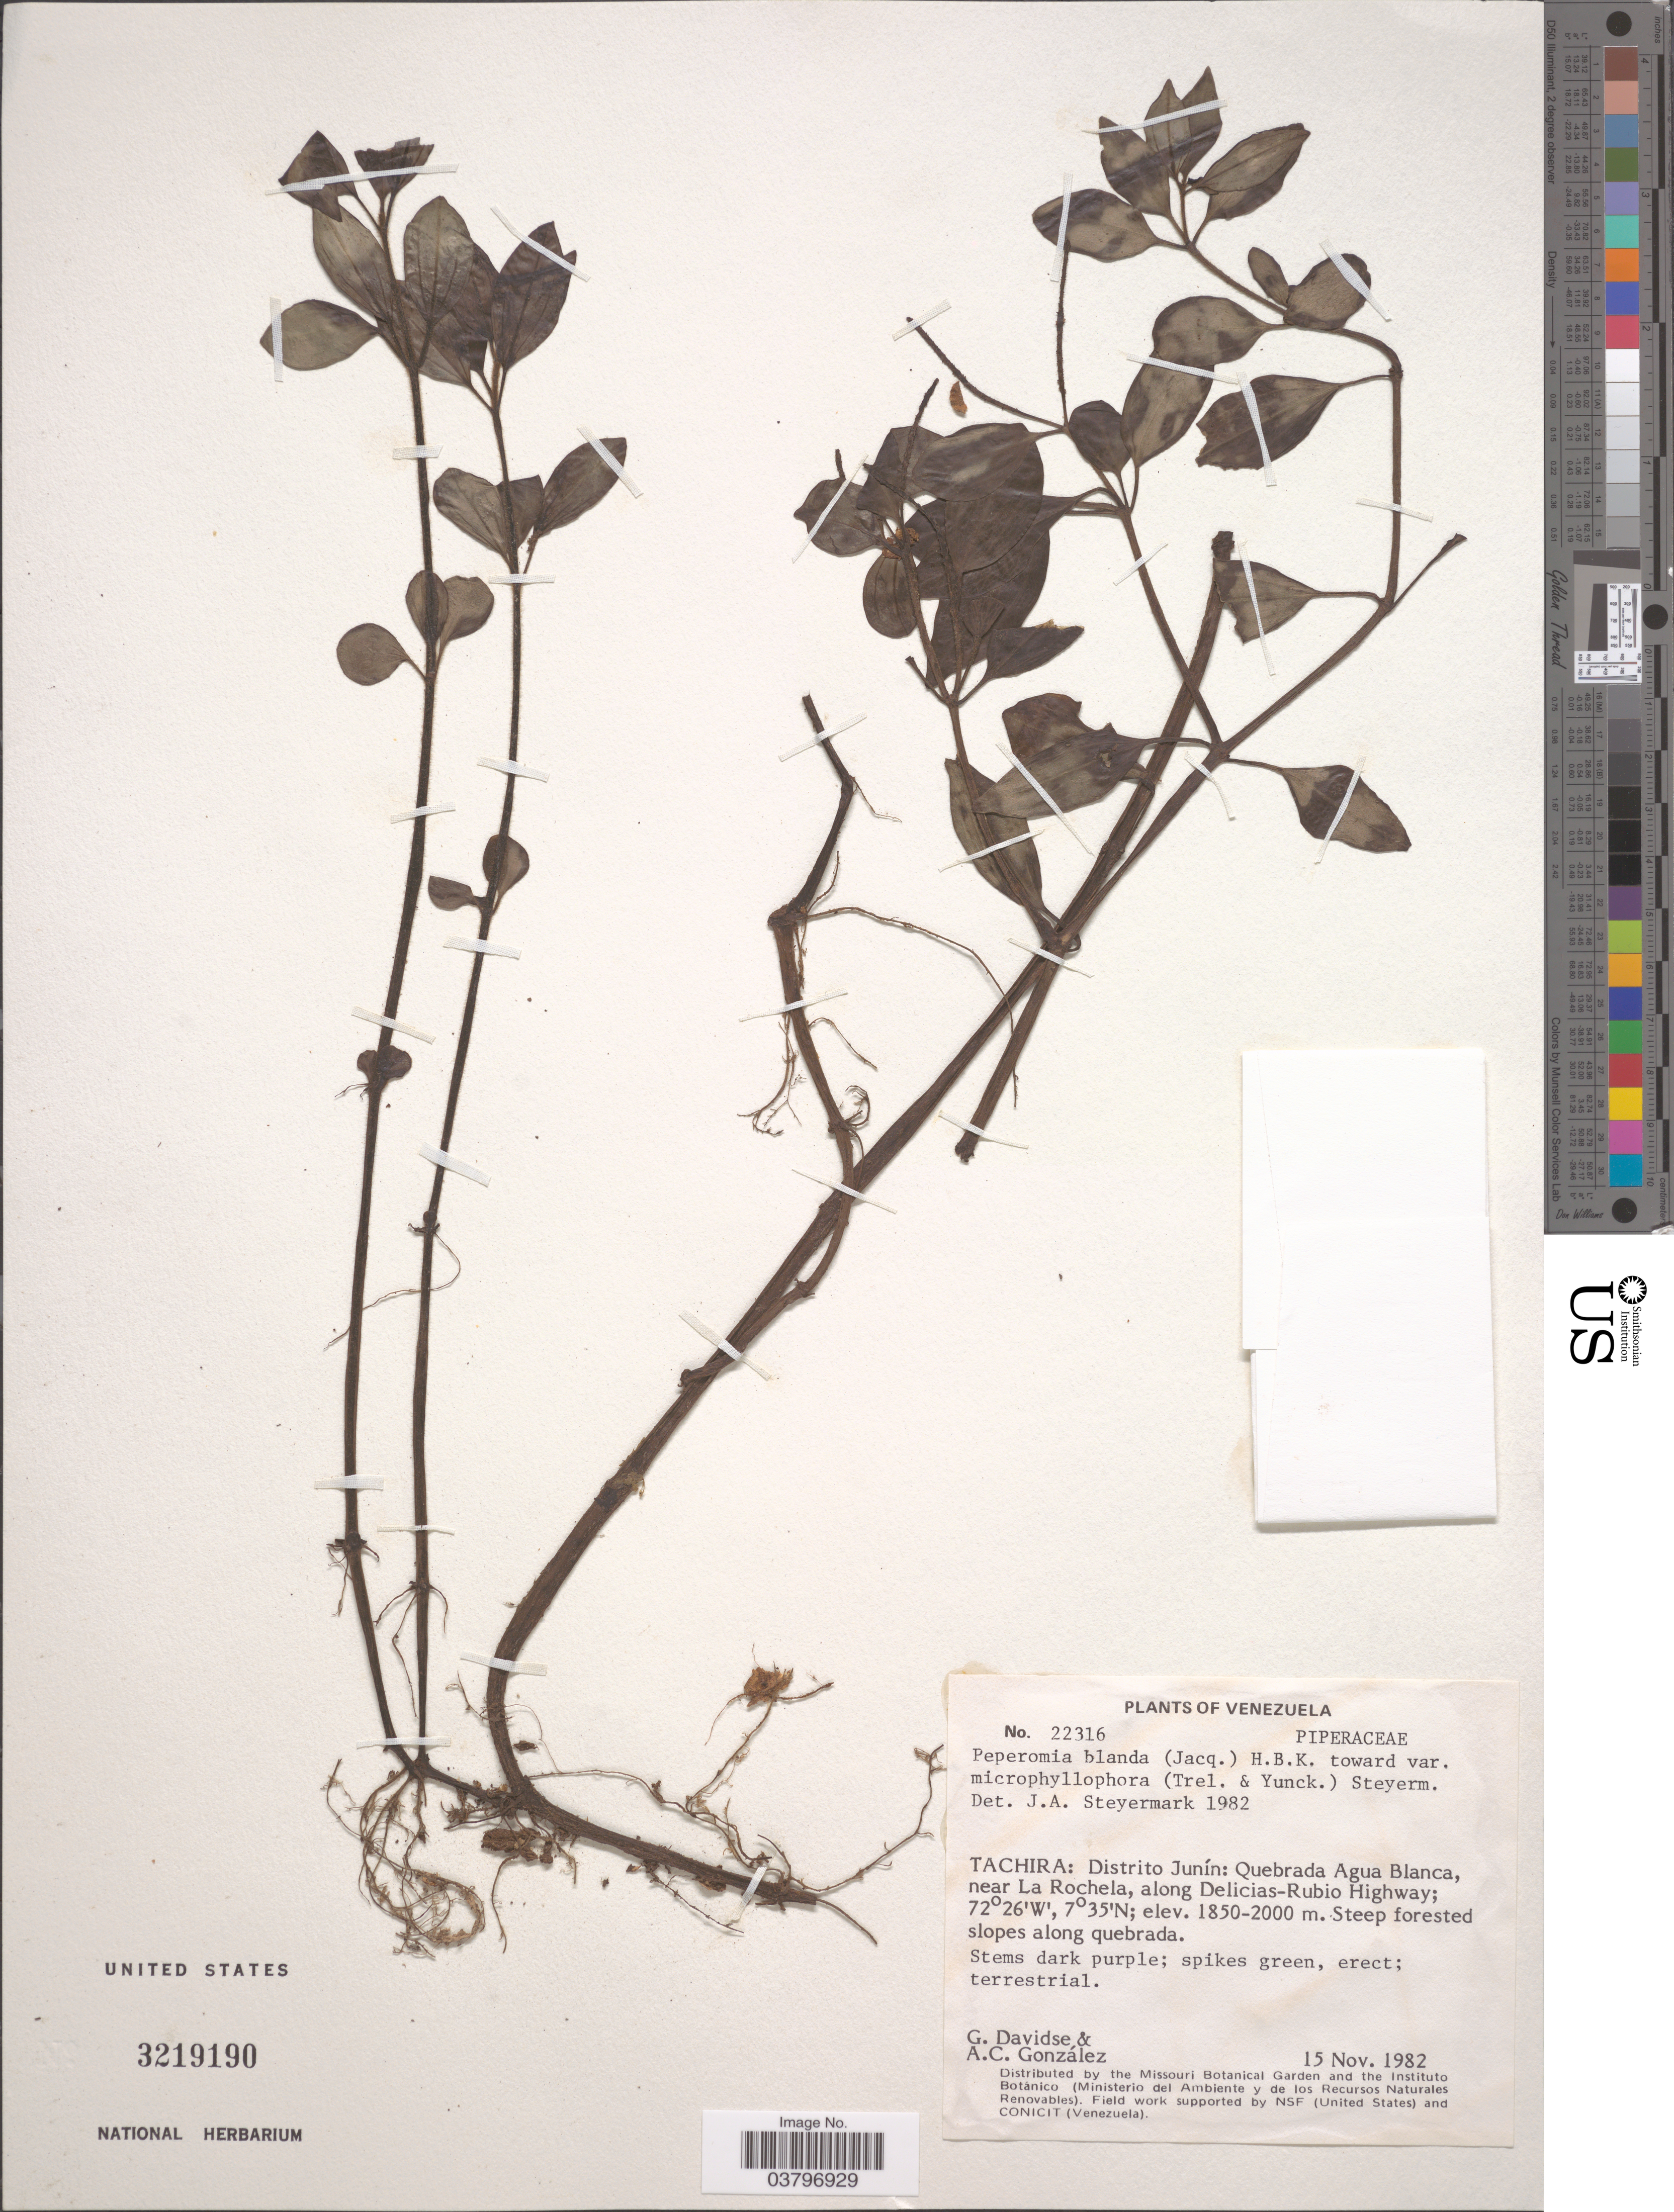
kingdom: Plantae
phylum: Tracheophyta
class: Magnoliopsida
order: Piperales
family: Piperaceae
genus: Peperomia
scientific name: Peperomia blanda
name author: (Jacq.) Kunth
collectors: G. Davidse & A. C. González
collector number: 22316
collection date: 1982-11-15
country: Venezuela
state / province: Tachira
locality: Distrito Junín: Quebrada Agua Blanca, near La Rochela, along Delicias-Rubio Highway.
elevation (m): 1850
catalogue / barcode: US 3219190